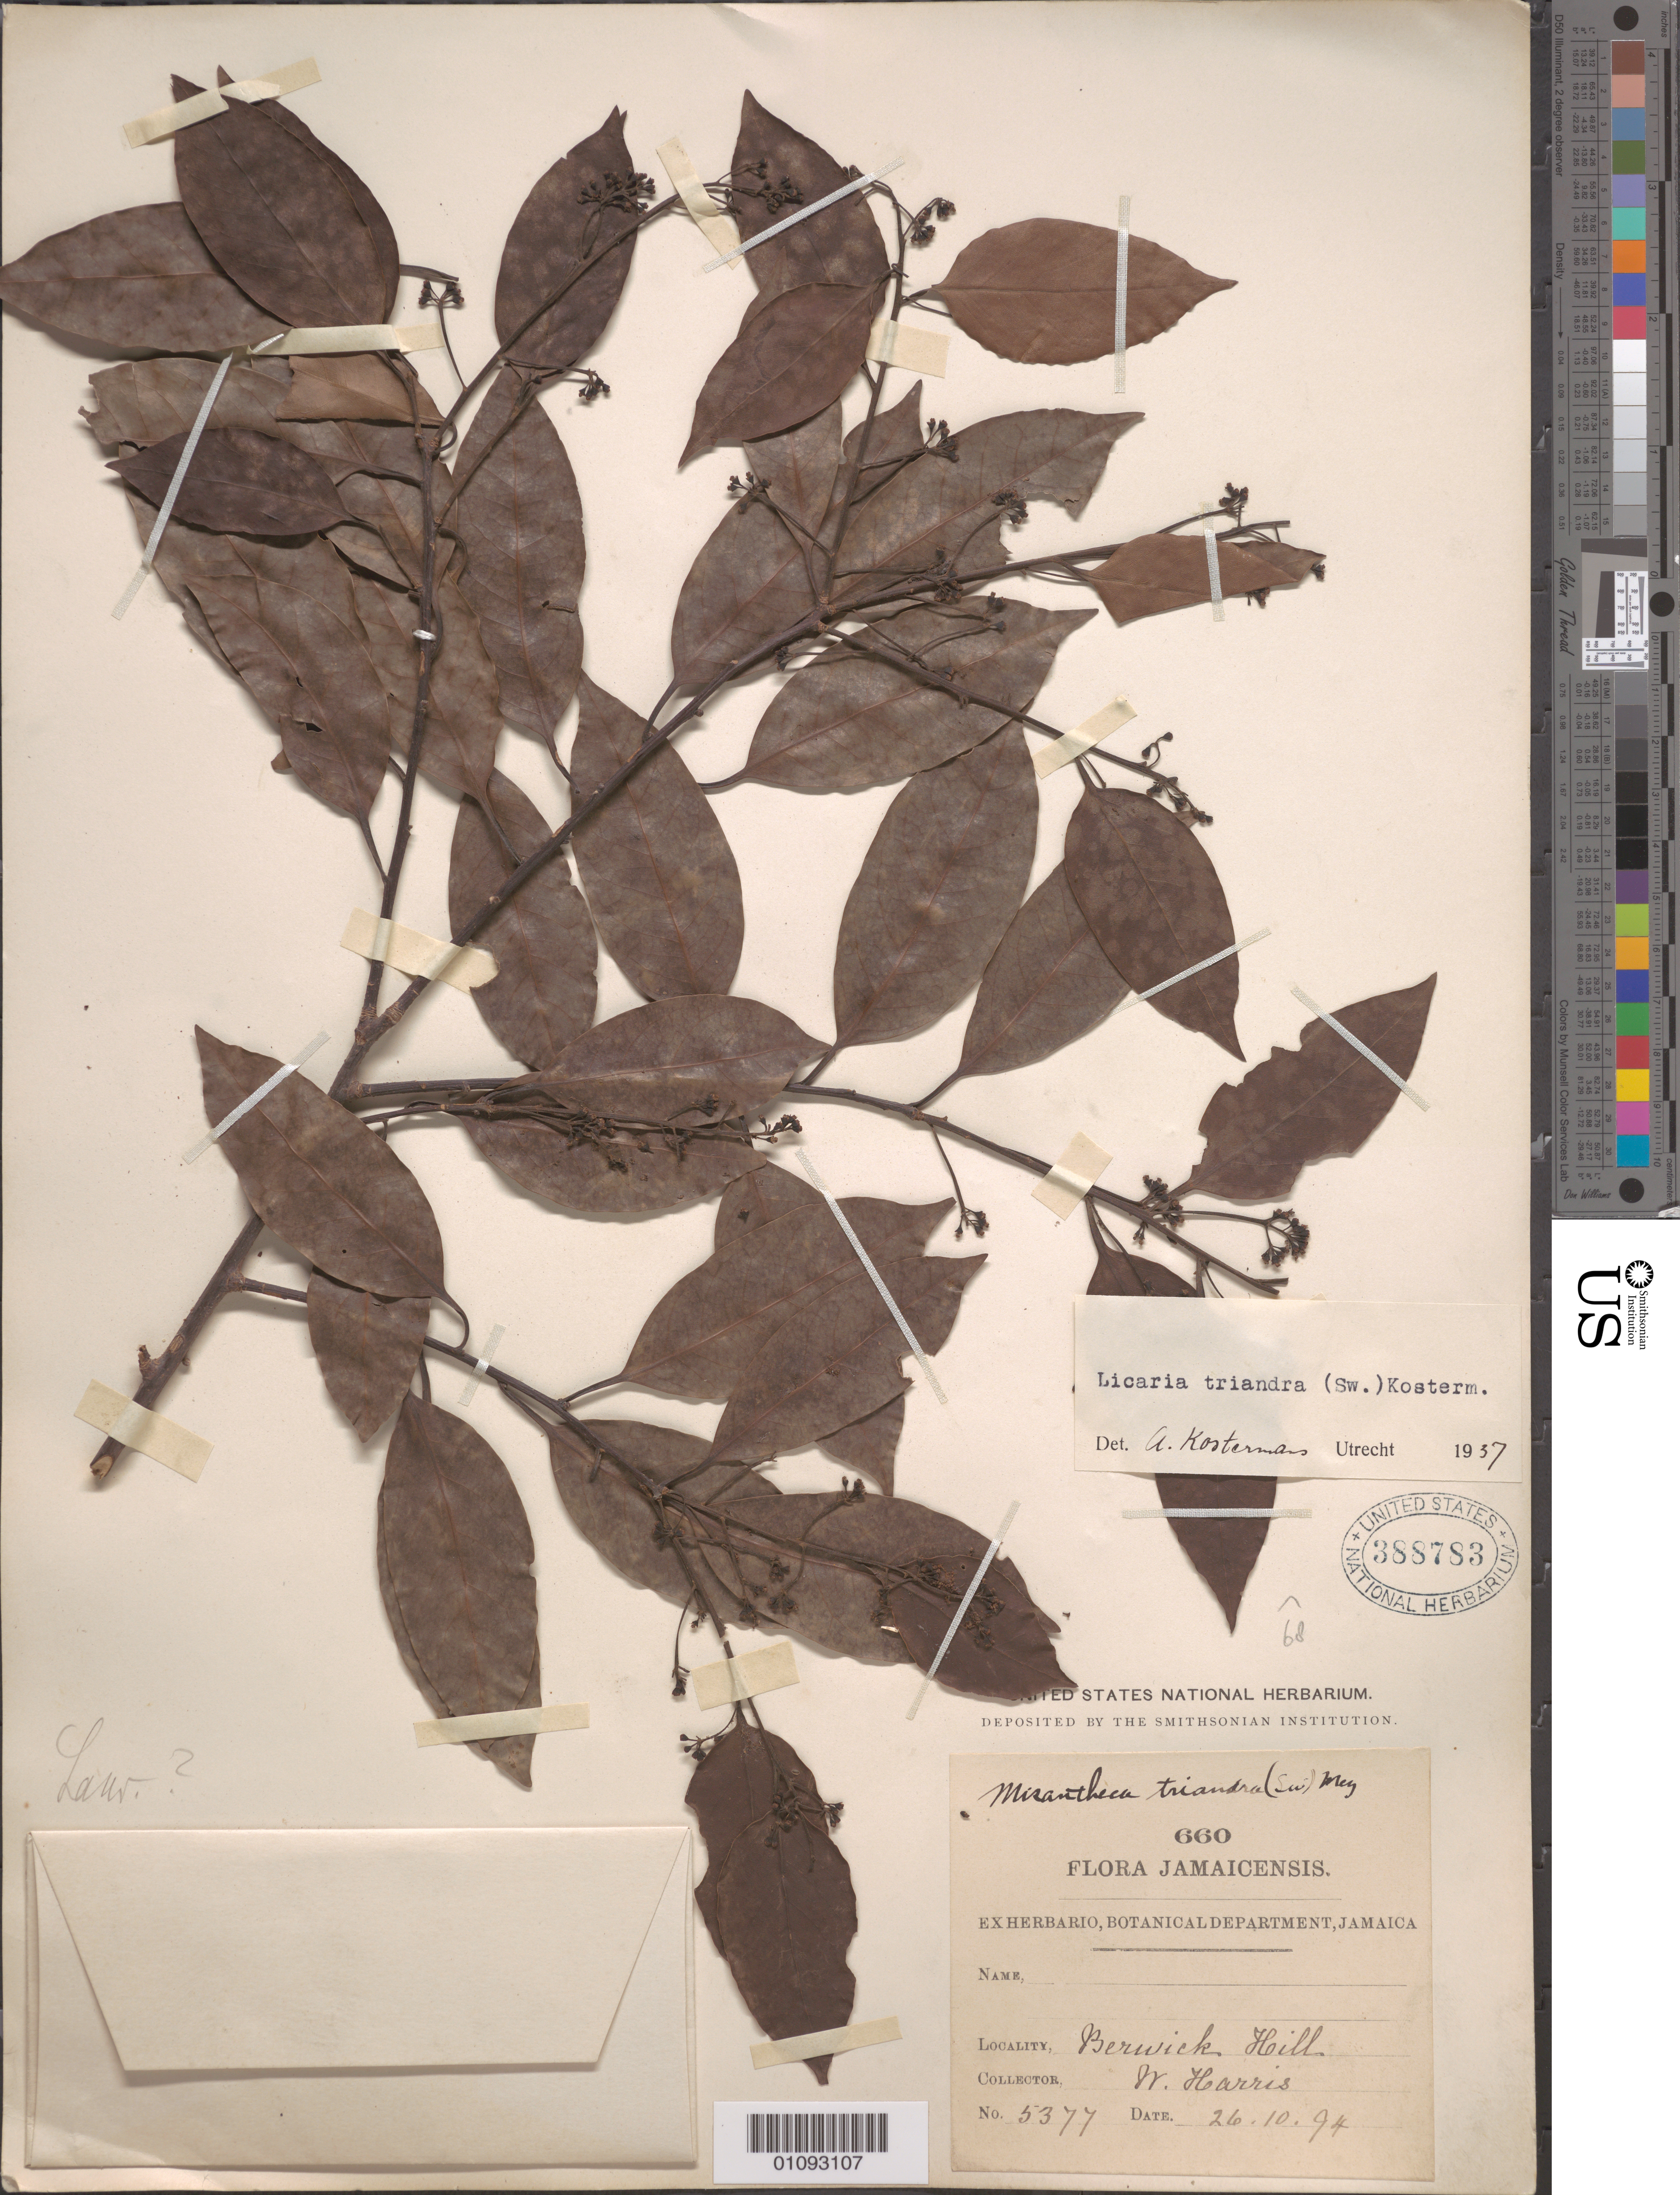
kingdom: Plantae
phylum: Tracheophyta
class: Magnoliopsida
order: Laurales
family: Lauraceae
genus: Licaria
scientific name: Licaria triandra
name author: (Sw.) Kosterm.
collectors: W. Harris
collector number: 5377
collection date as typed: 26 Oct 1894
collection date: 1894-10-26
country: Jamaica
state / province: Saint Catherine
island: Jamaica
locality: Berwick Hill.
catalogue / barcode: US 388783